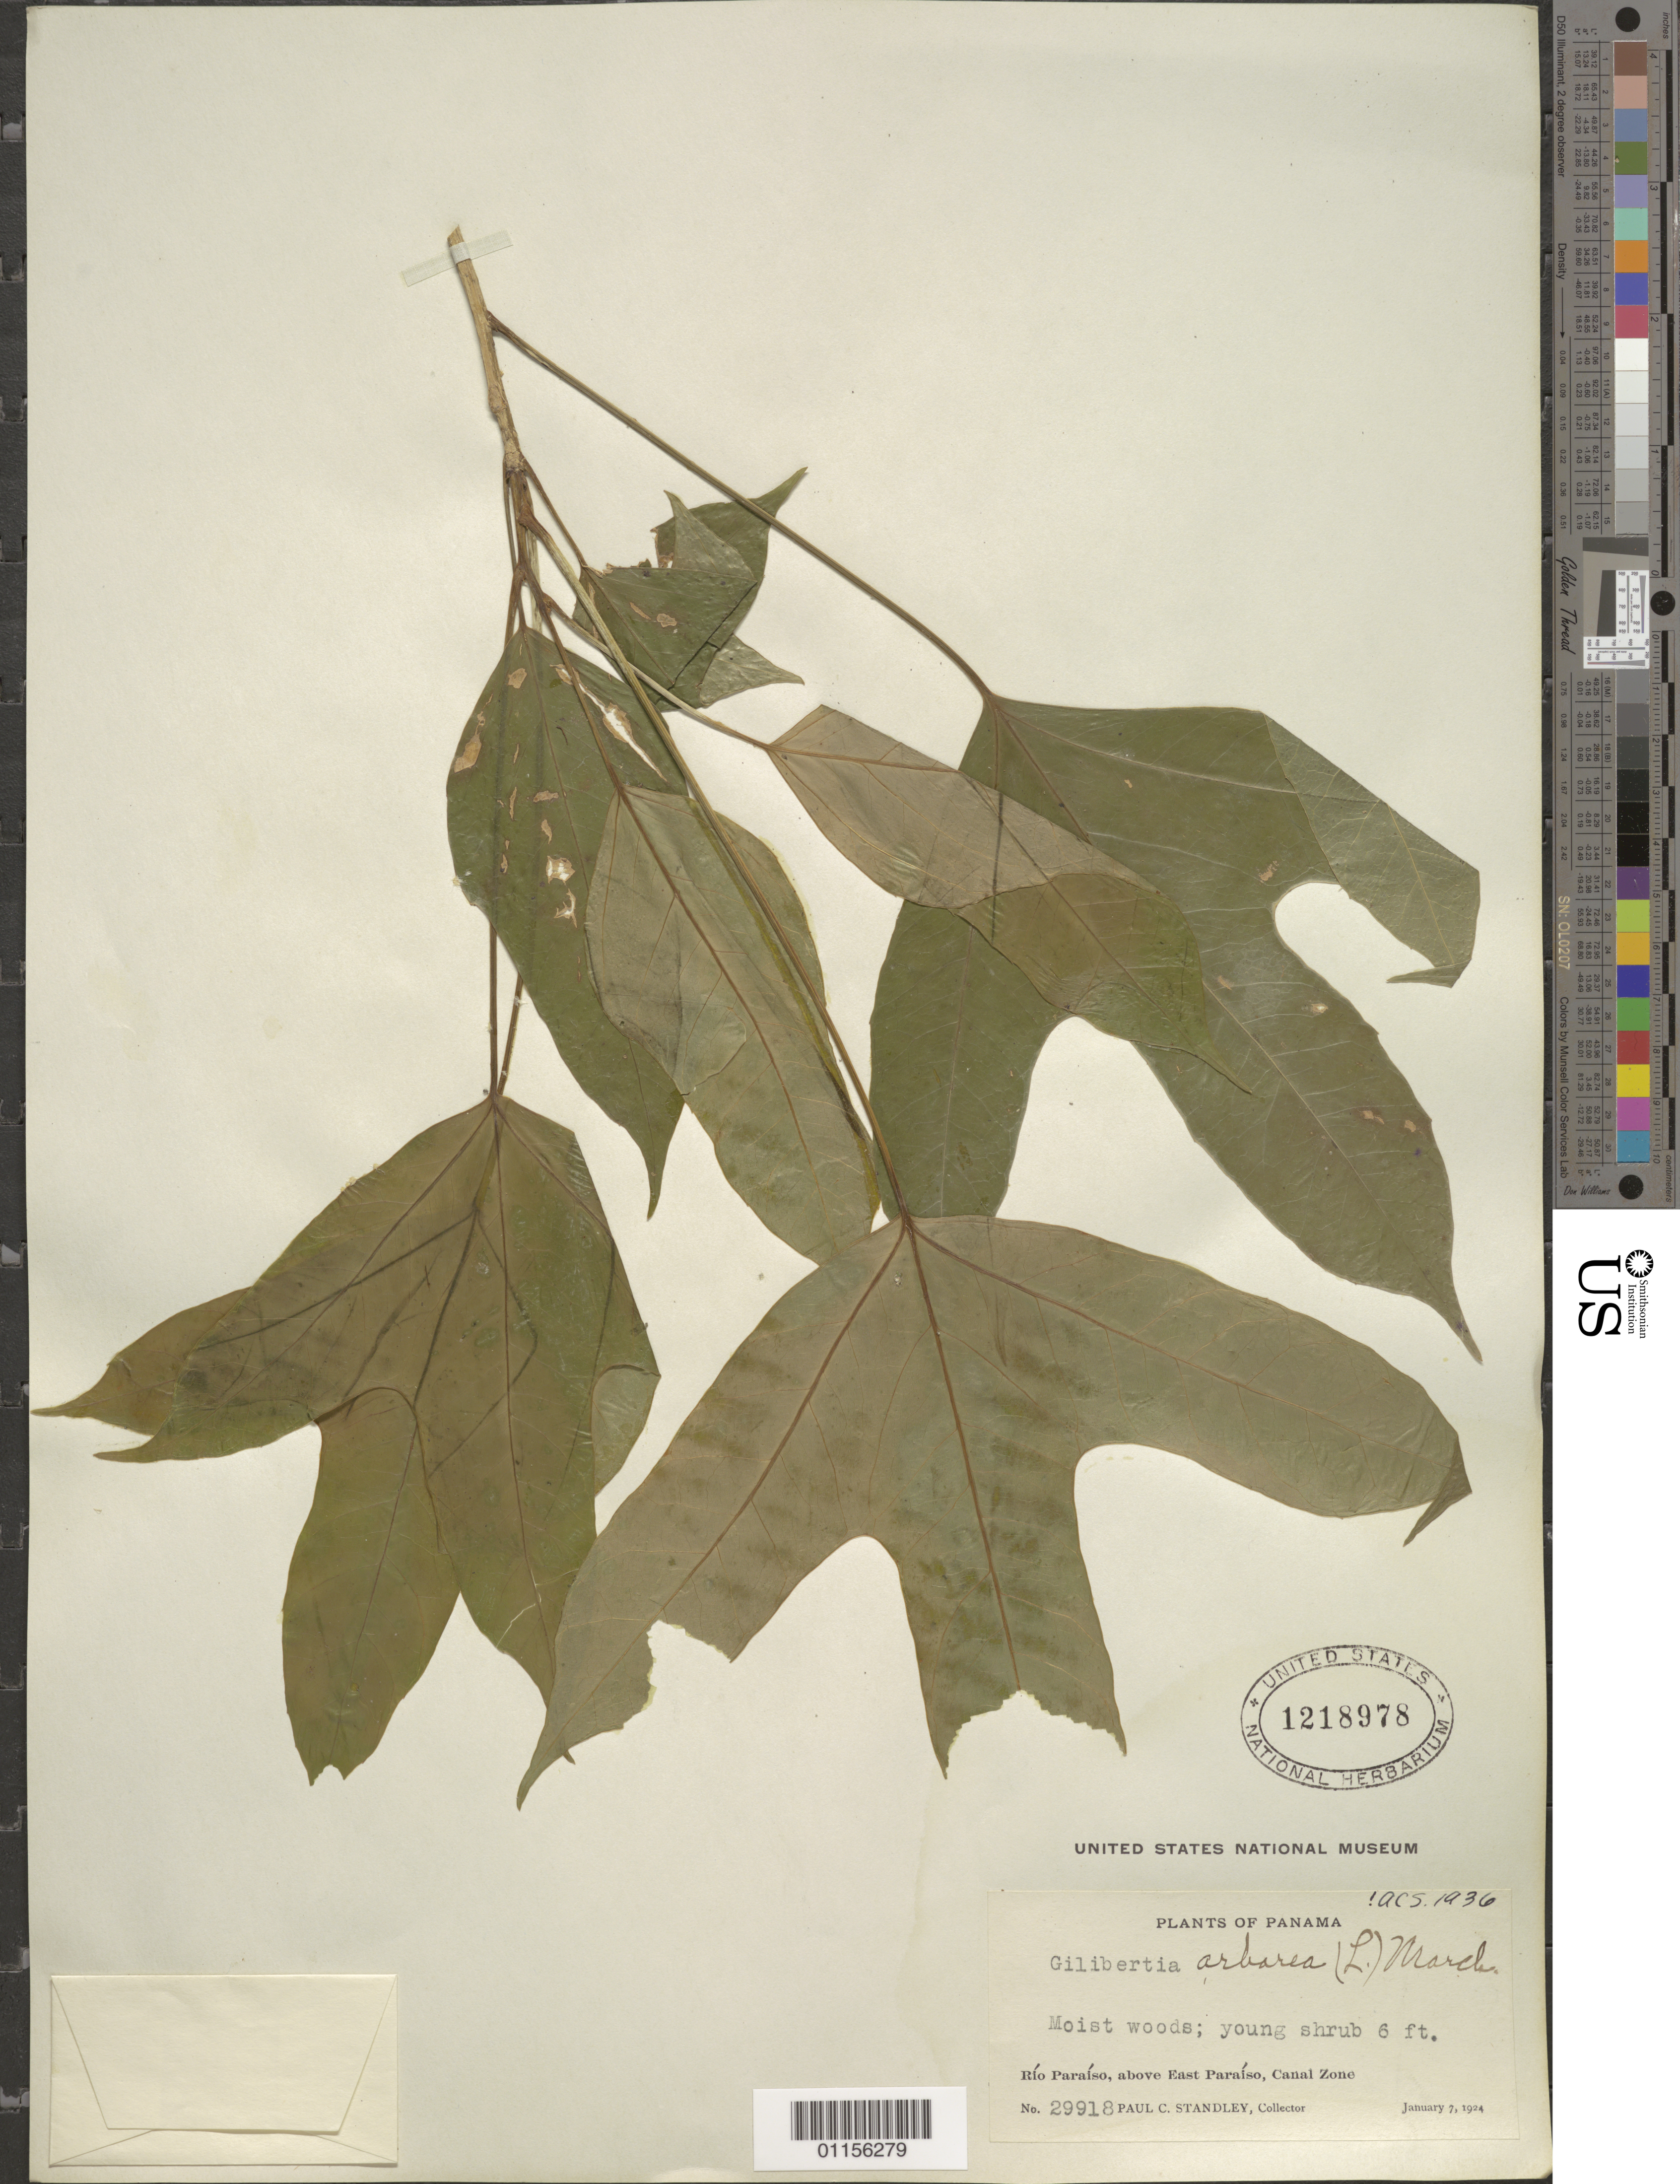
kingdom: Plantae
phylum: Tracheophyta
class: Magnoliopsida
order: Apiales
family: Araliaceae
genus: Dendropanax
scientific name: Dendropanax arboreus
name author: (L.) Decne. & Planch.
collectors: P. C. Standley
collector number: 29918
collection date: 1924-01-07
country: Panama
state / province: Panamá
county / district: Canal Zone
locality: Rio Paraiso, above E Paraiso.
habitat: Moist woods, young shrub.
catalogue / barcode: US 1218978